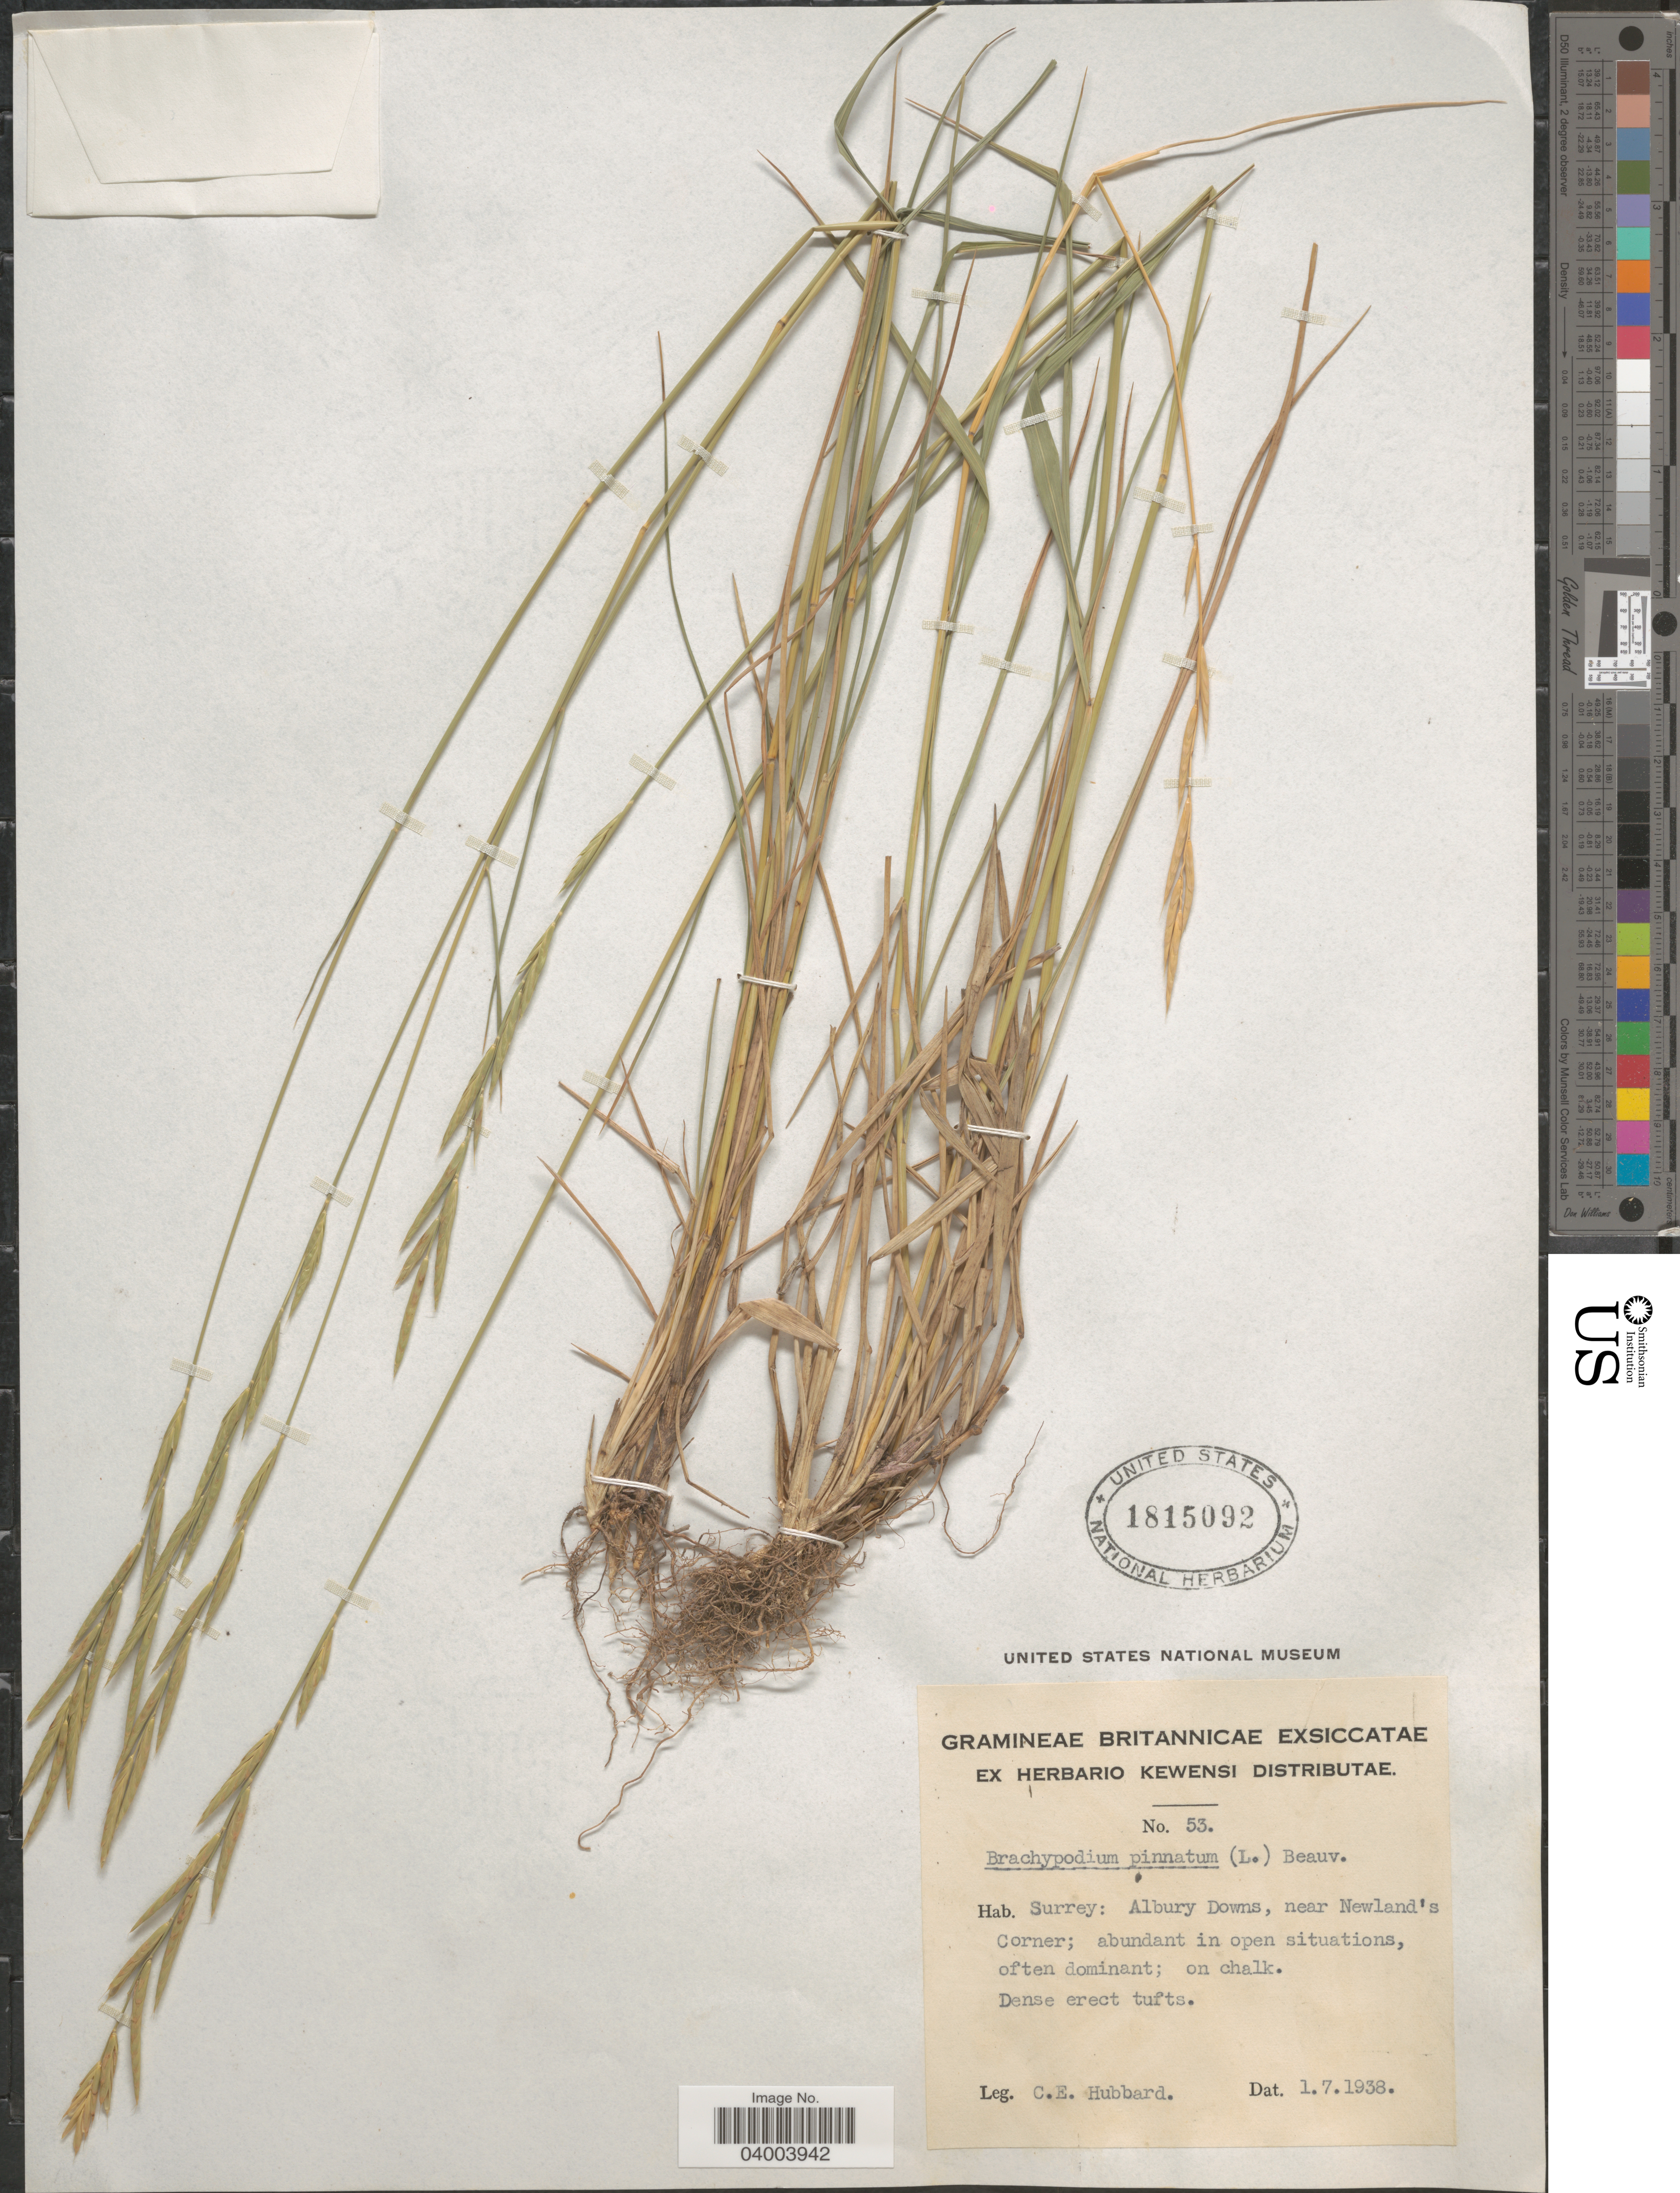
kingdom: Plantae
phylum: Tracheophyta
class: Liliopsida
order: Poales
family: Poaceae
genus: Brachypodium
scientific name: Brachypodium pinnatum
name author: (L.) P. Beauv.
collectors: C. E. Hubbard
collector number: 53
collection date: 1938-07-01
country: United Kingdom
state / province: England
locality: Surrey: Albury Downs, near Newland's Corner.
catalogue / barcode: US 1815092